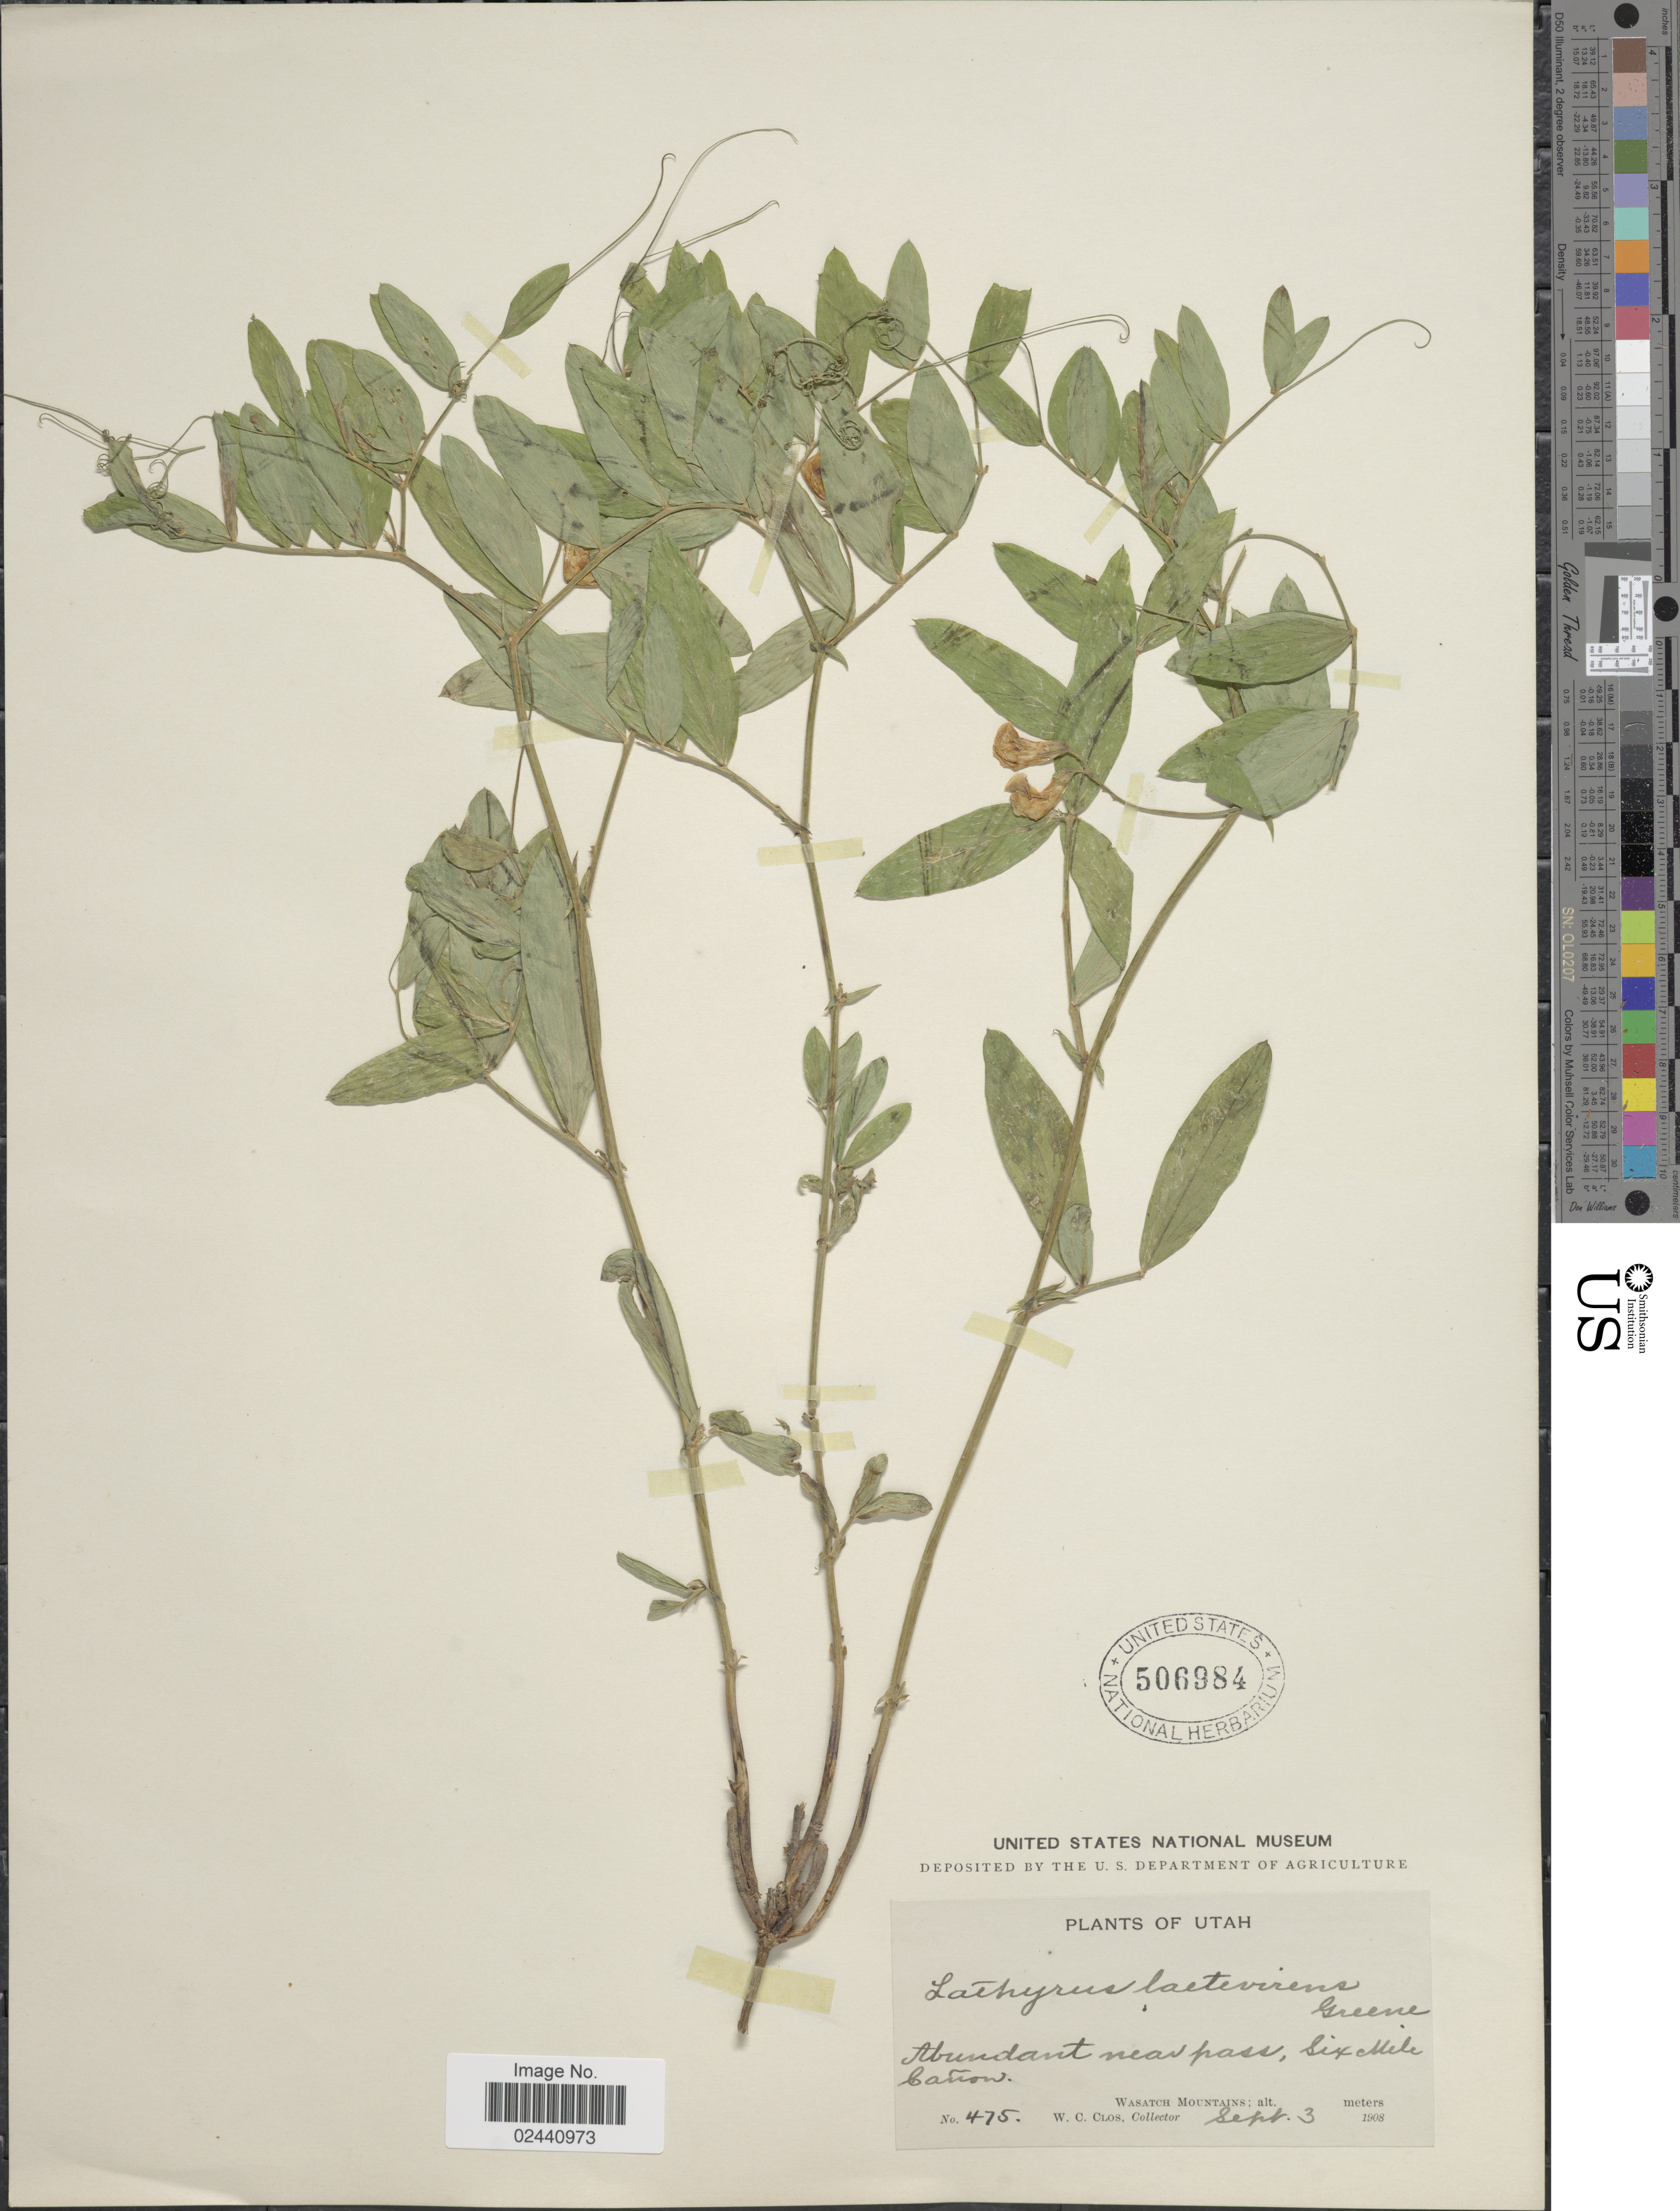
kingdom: Plantae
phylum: Tracheophyta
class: Magnoliopsida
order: Fabales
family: Fabaceae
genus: Lathyrus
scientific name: Lathyrus leucanthus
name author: Rydb.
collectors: W. C. Clos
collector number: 475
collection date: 1908-09-03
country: United States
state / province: Utah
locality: Near pass, Six Mile Canon, Wasatch Mountains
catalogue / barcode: US 506984